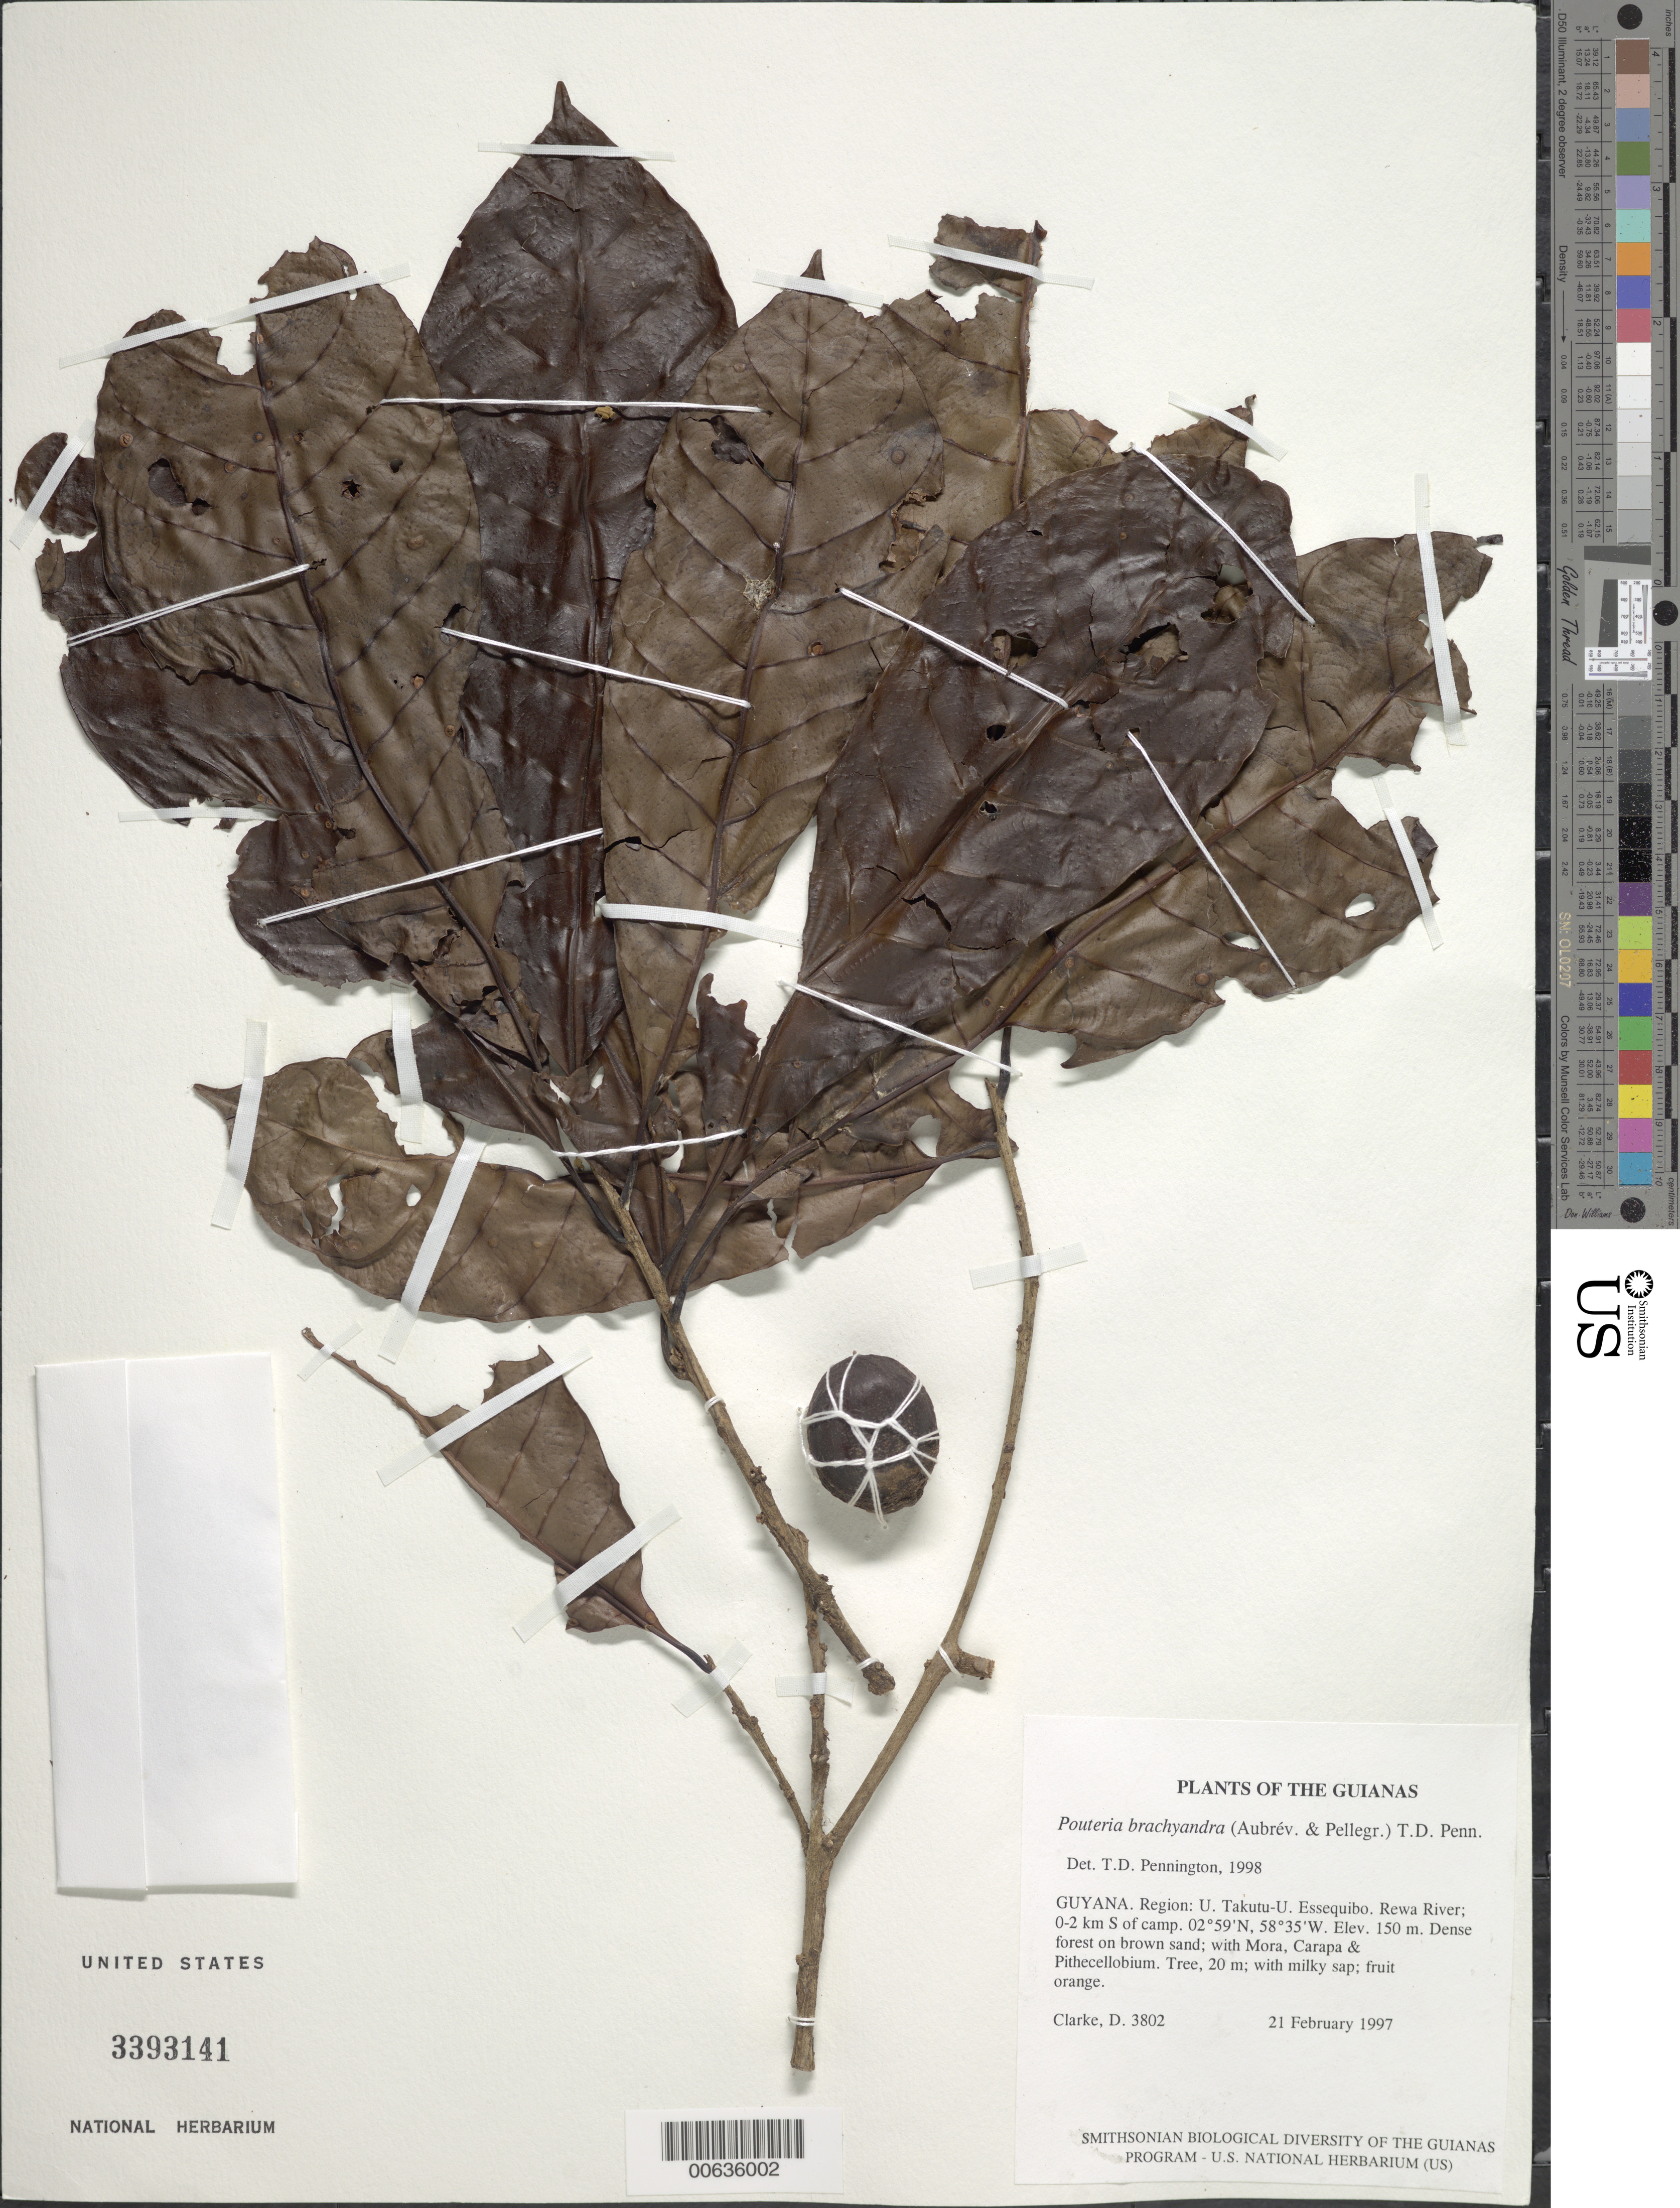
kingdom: Plantae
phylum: Tracheophyta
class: Magnoliopsida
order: Ericales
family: Sapotaceae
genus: Pouteria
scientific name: Pouteria brachyandra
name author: (Aubrév. & Pellegr.) T.D. Penn.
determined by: Pennington, T. D., (K)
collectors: H. D. Clarke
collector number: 3802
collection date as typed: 21 February 1997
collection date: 1997-02-21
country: Guyana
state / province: U. Takutu-U. Essequibo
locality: Rewa River; 0-2 km S of camp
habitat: Dense forest on brown sand; with Mora, Carapa & Pithecellobium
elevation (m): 150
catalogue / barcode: US 3393141